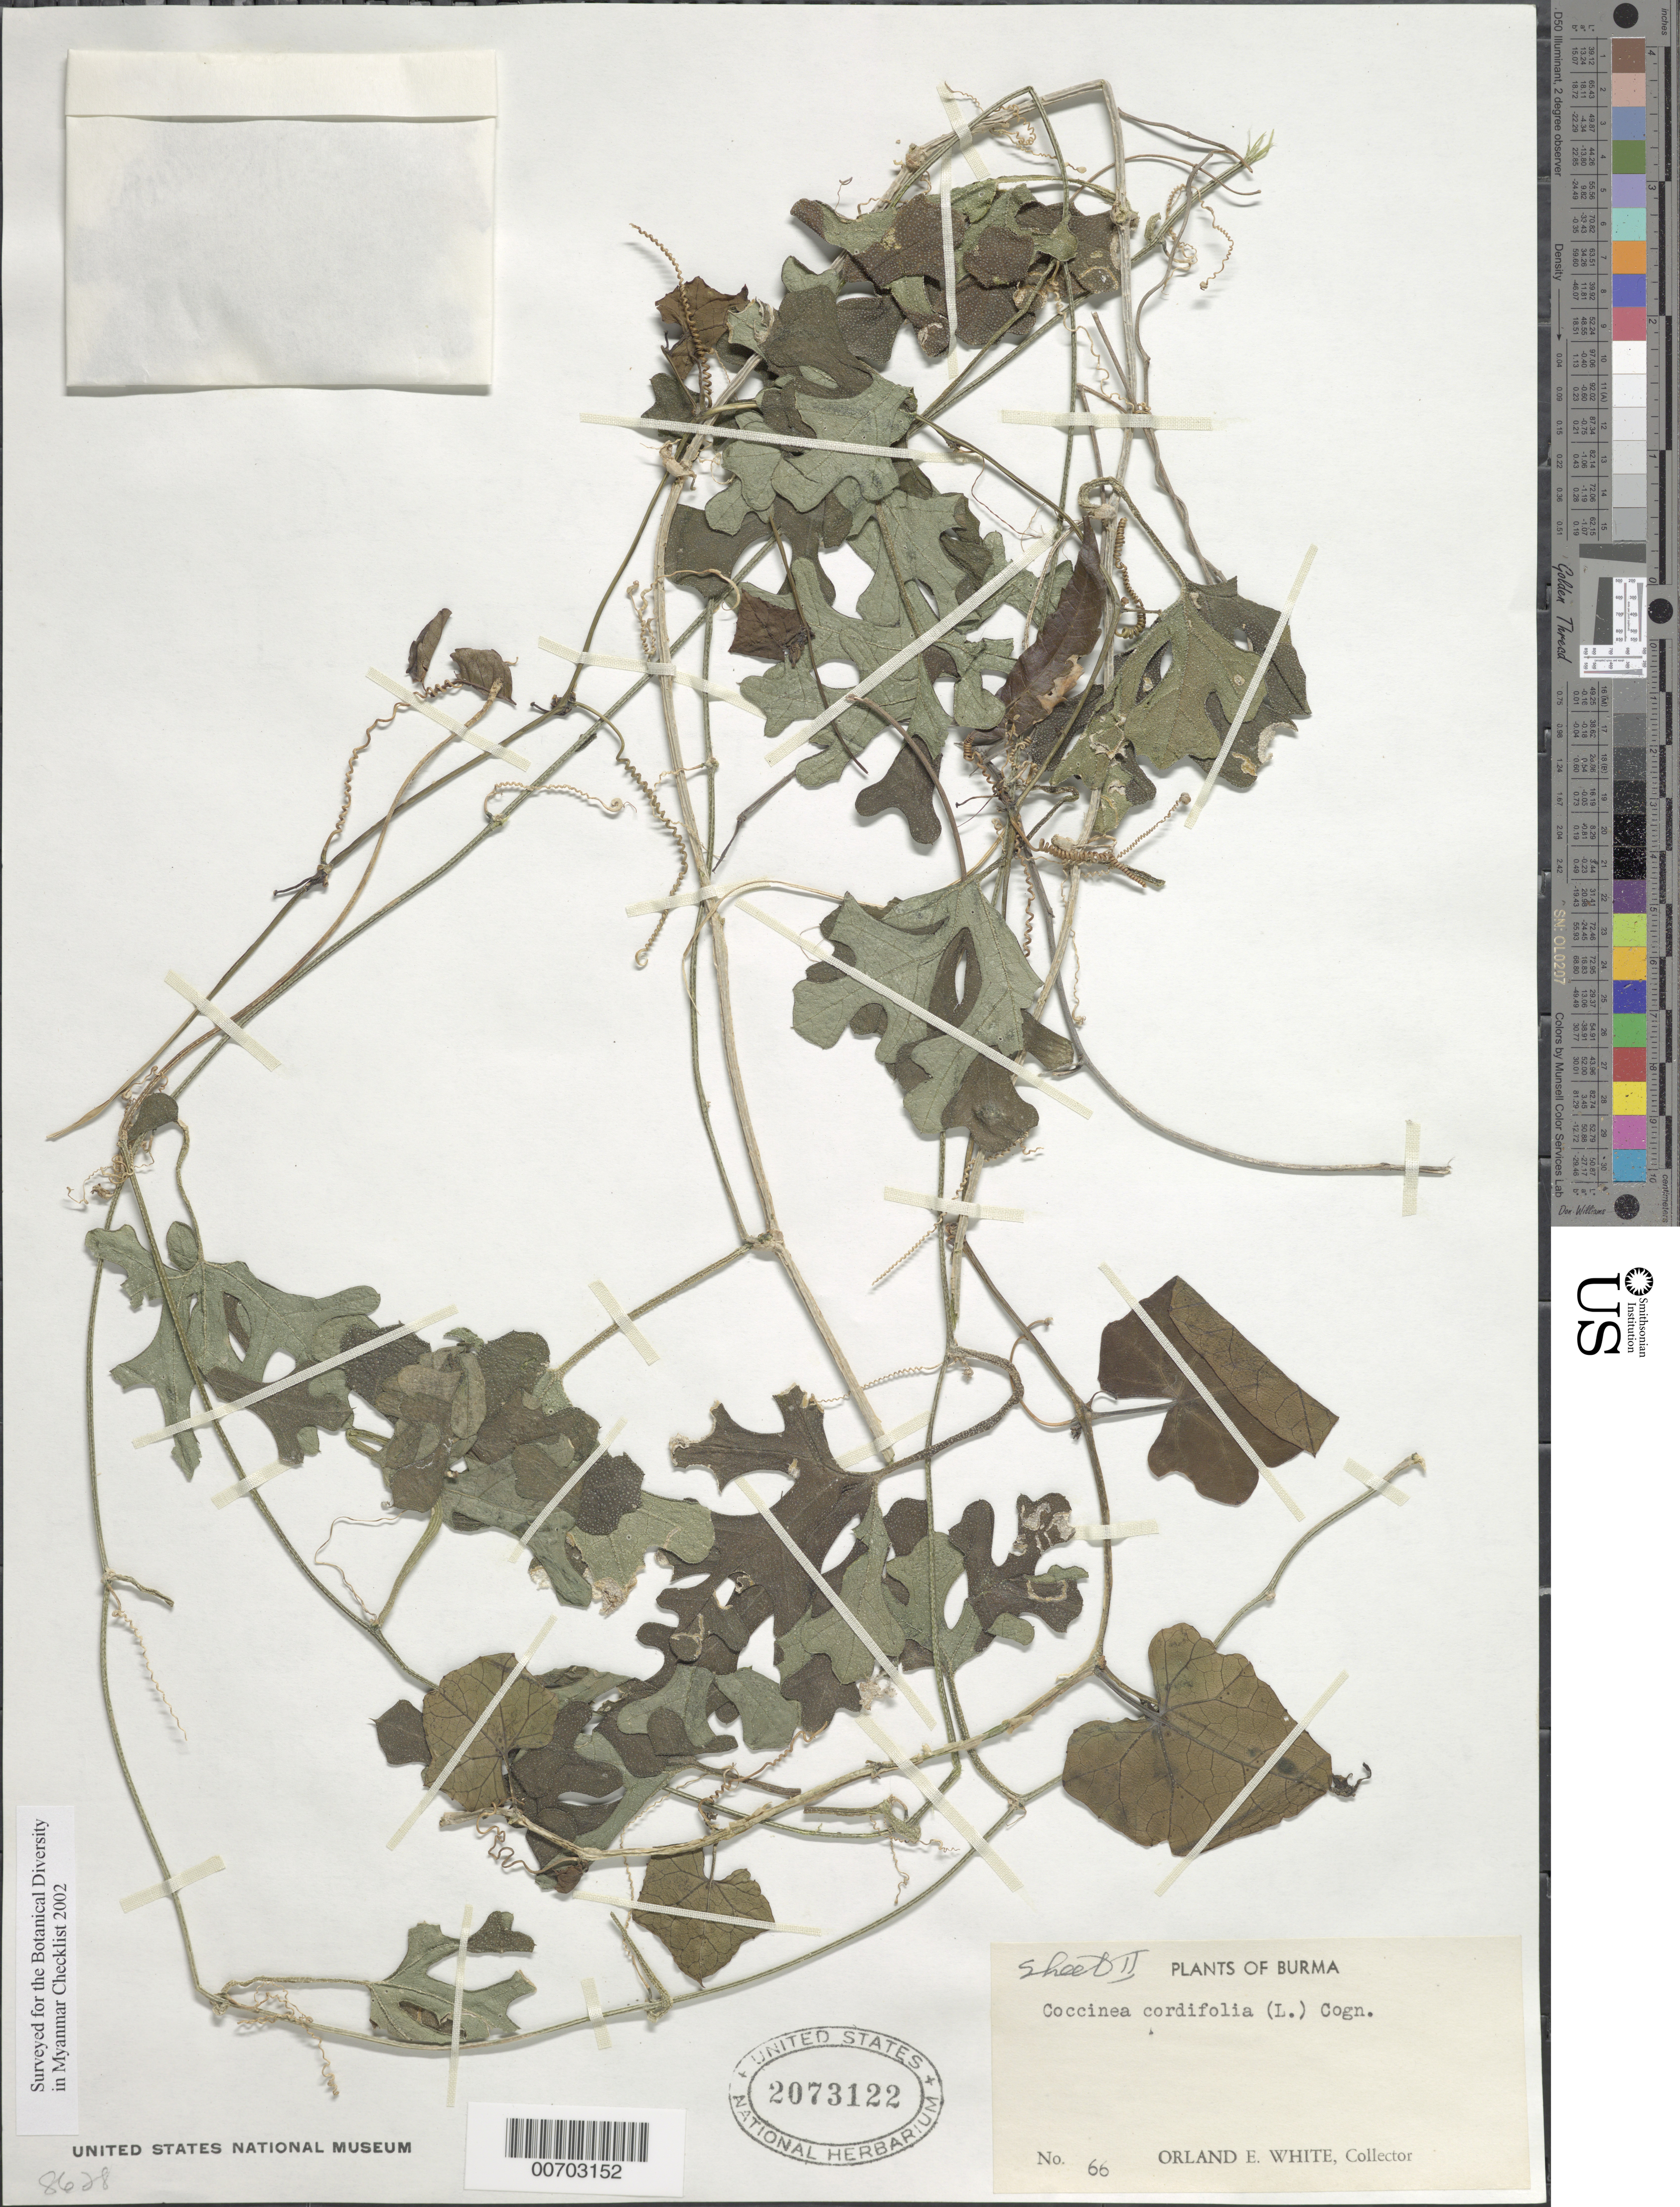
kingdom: Plantae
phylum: Tracheophyta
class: Magnoliopsida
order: Cucurbitales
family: Cucurbitaceae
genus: Coccinia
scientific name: Coccinia cordifolia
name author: (L.) Cogn.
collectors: O. E. White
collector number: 66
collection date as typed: Nov 1950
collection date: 1950-11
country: Myanmar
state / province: Mandalay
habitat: In hedgerows, scrub jungle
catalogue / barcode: US 2073122